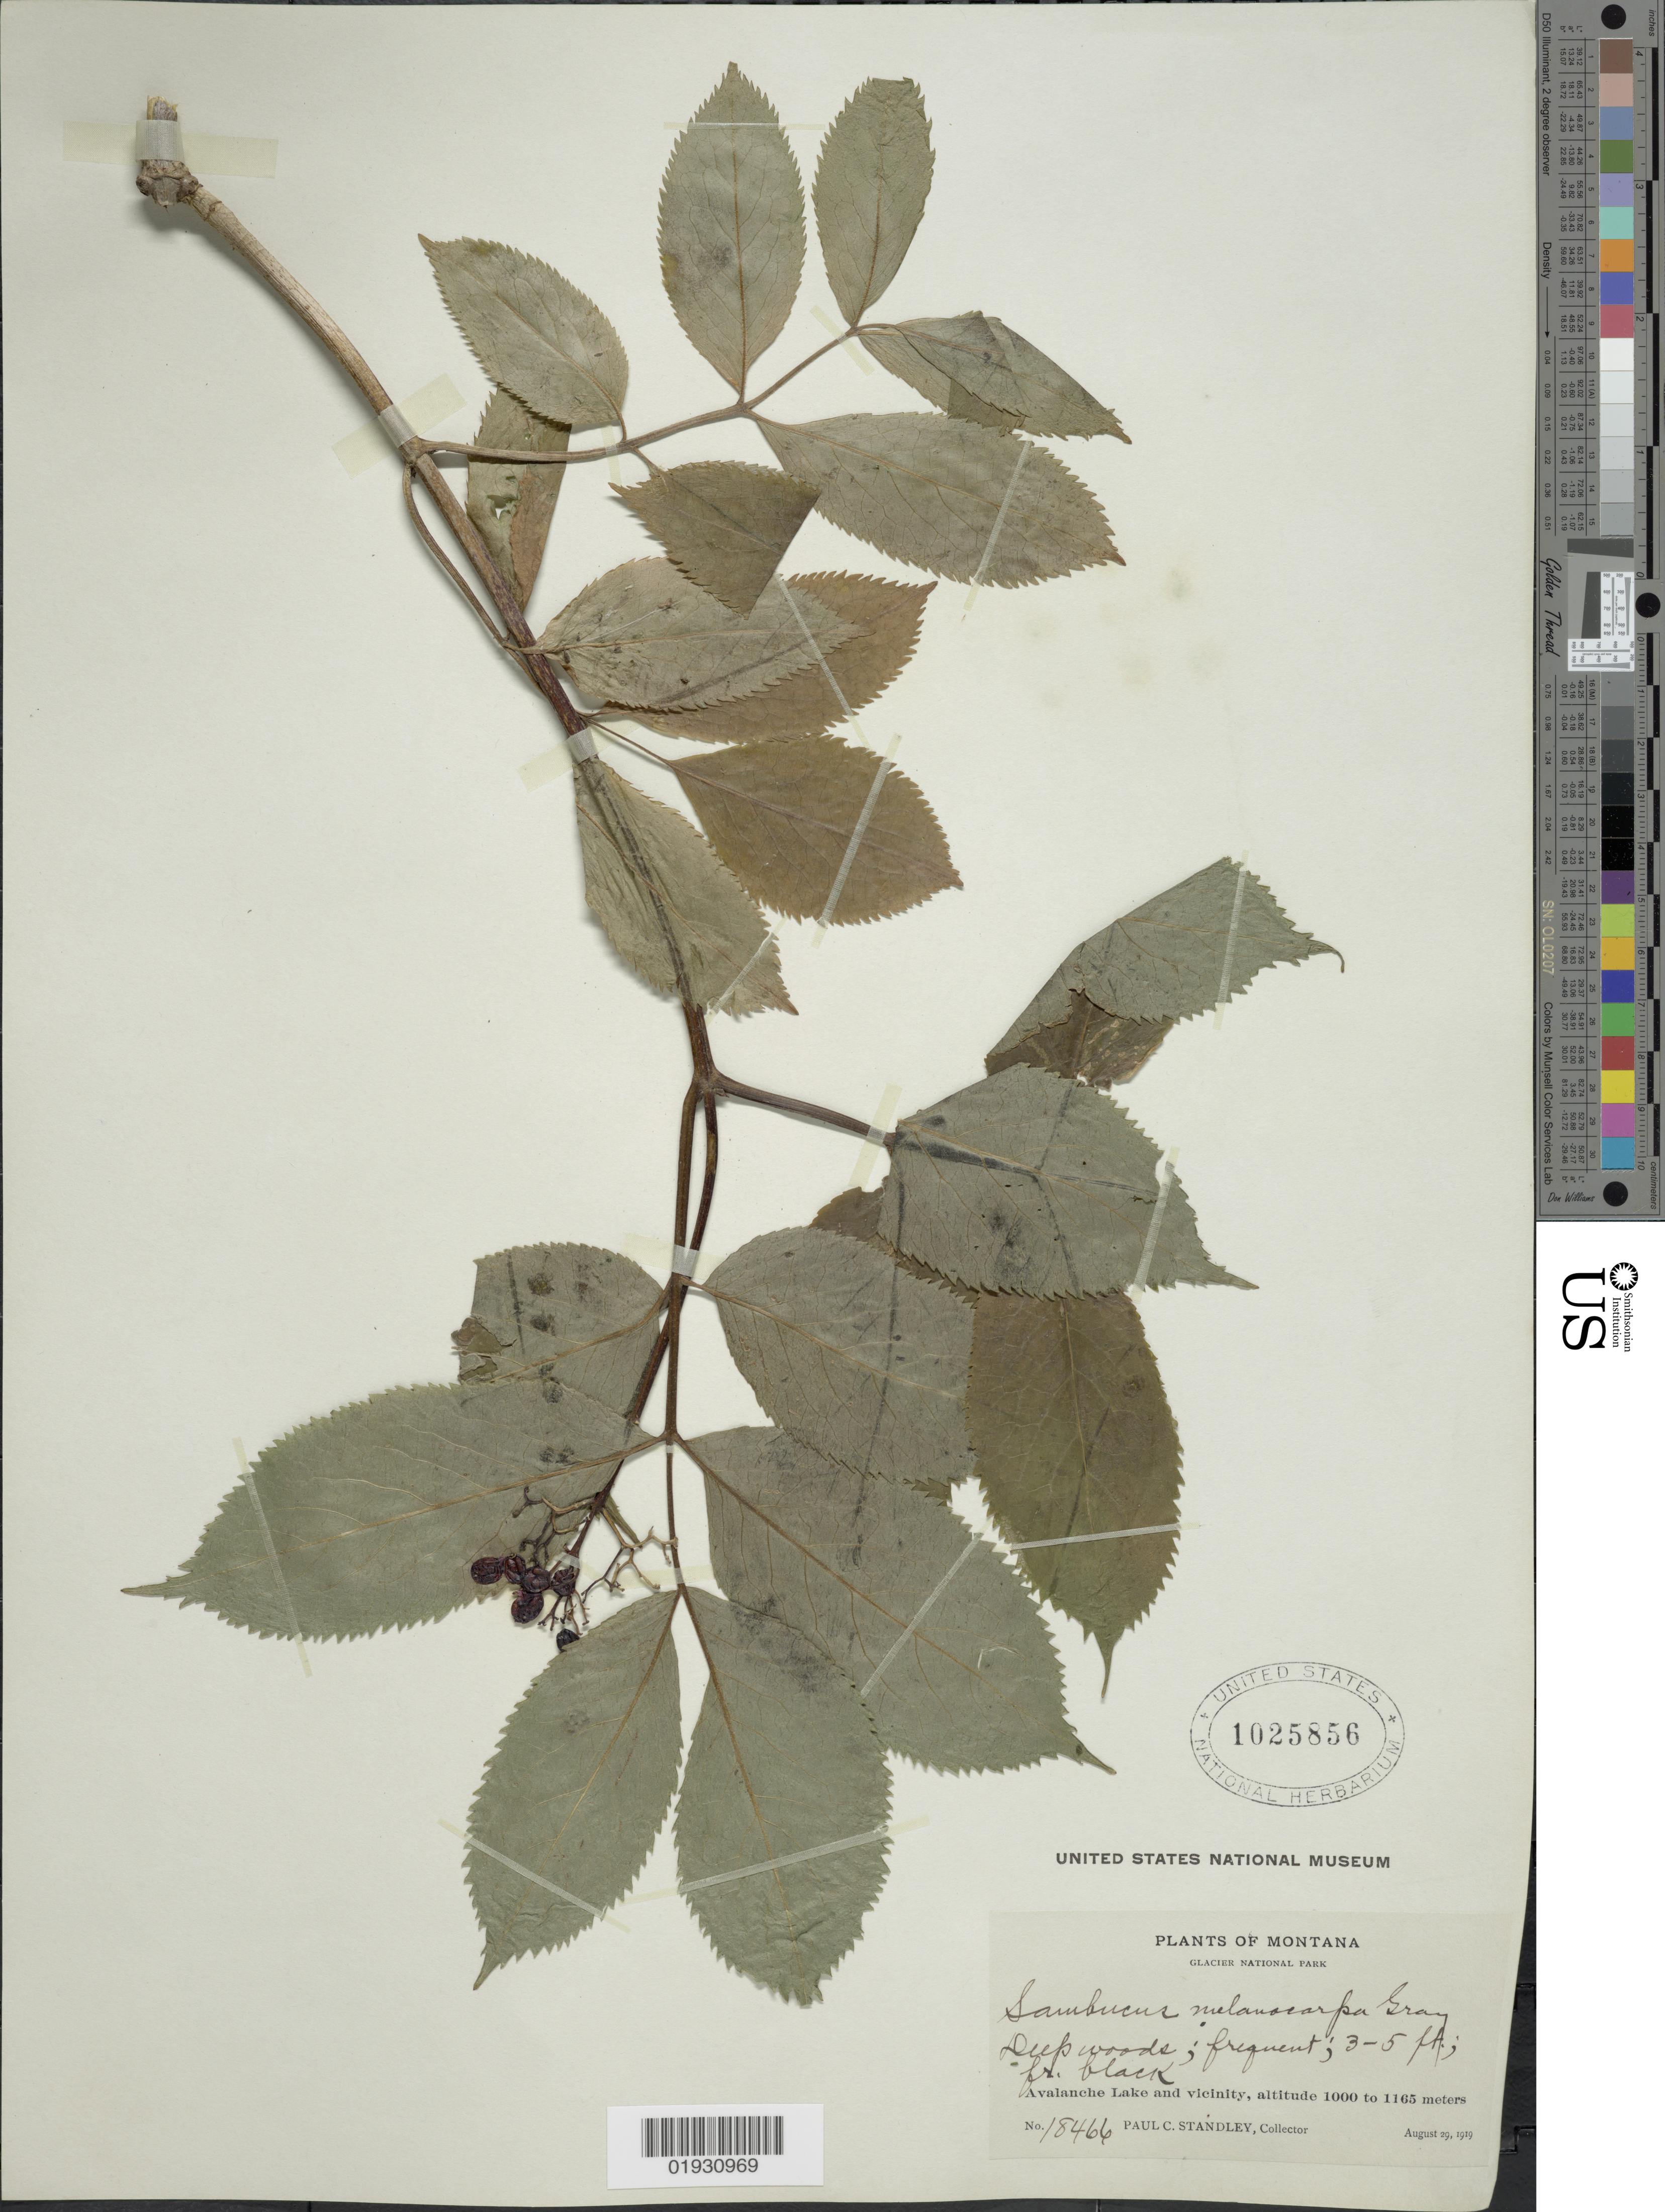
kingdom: Plantae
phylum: Tracheophyta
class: Magnoliopsida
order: Dipsacales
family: Viburnaceae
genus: Sambucus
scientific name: Sambucus melanocarpa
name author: A. Gray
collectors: P. C. Standley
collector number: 18466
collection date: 1919-08-29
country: United States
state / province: Montana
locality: Glacier National Park. Avalanche Lake and vicinity.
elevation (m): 1000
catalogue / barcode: US 1025856